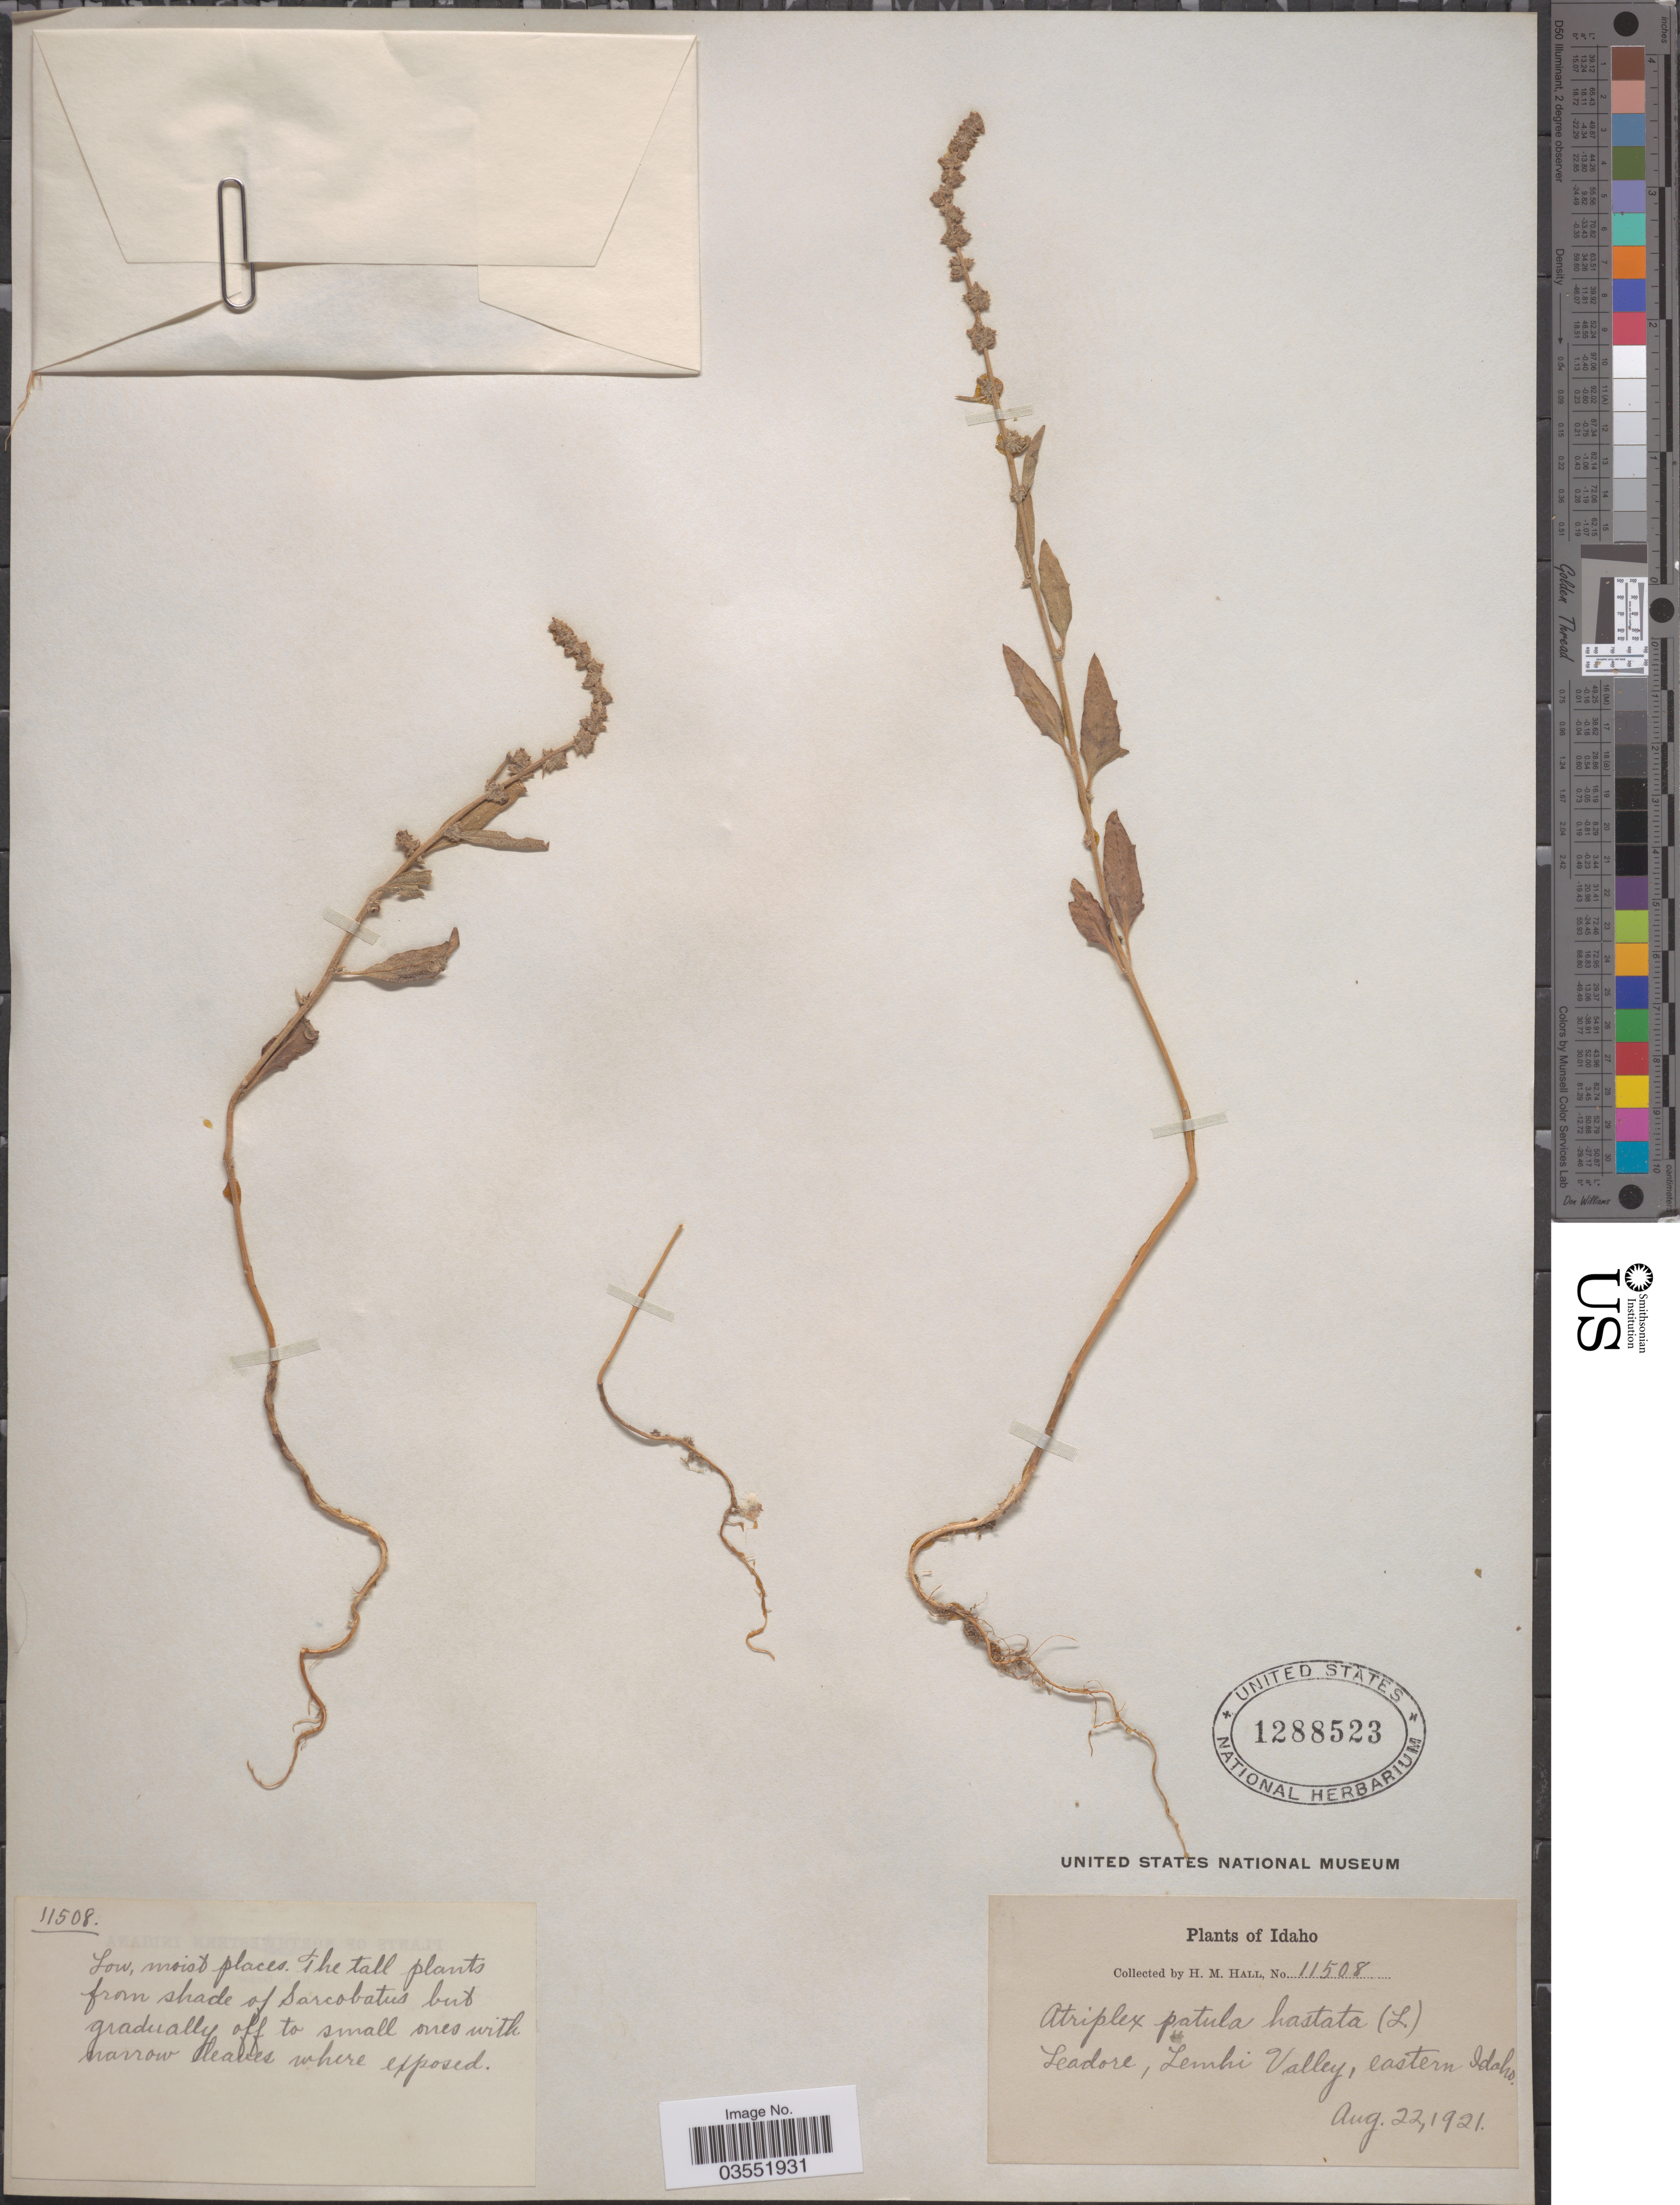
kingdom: Plantae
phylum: Tracheophyta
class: Magnoliopsida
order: Caryophyllales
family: Amaranthaceae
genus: Atriplex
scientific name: Atriplex hastata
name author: L.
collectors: H. M. Hall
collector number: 11508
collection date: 1921-08-22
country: United States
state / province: Idaho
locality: Leadore, Lemhi Valley, eastern Idaho.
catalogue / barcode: US 1288523